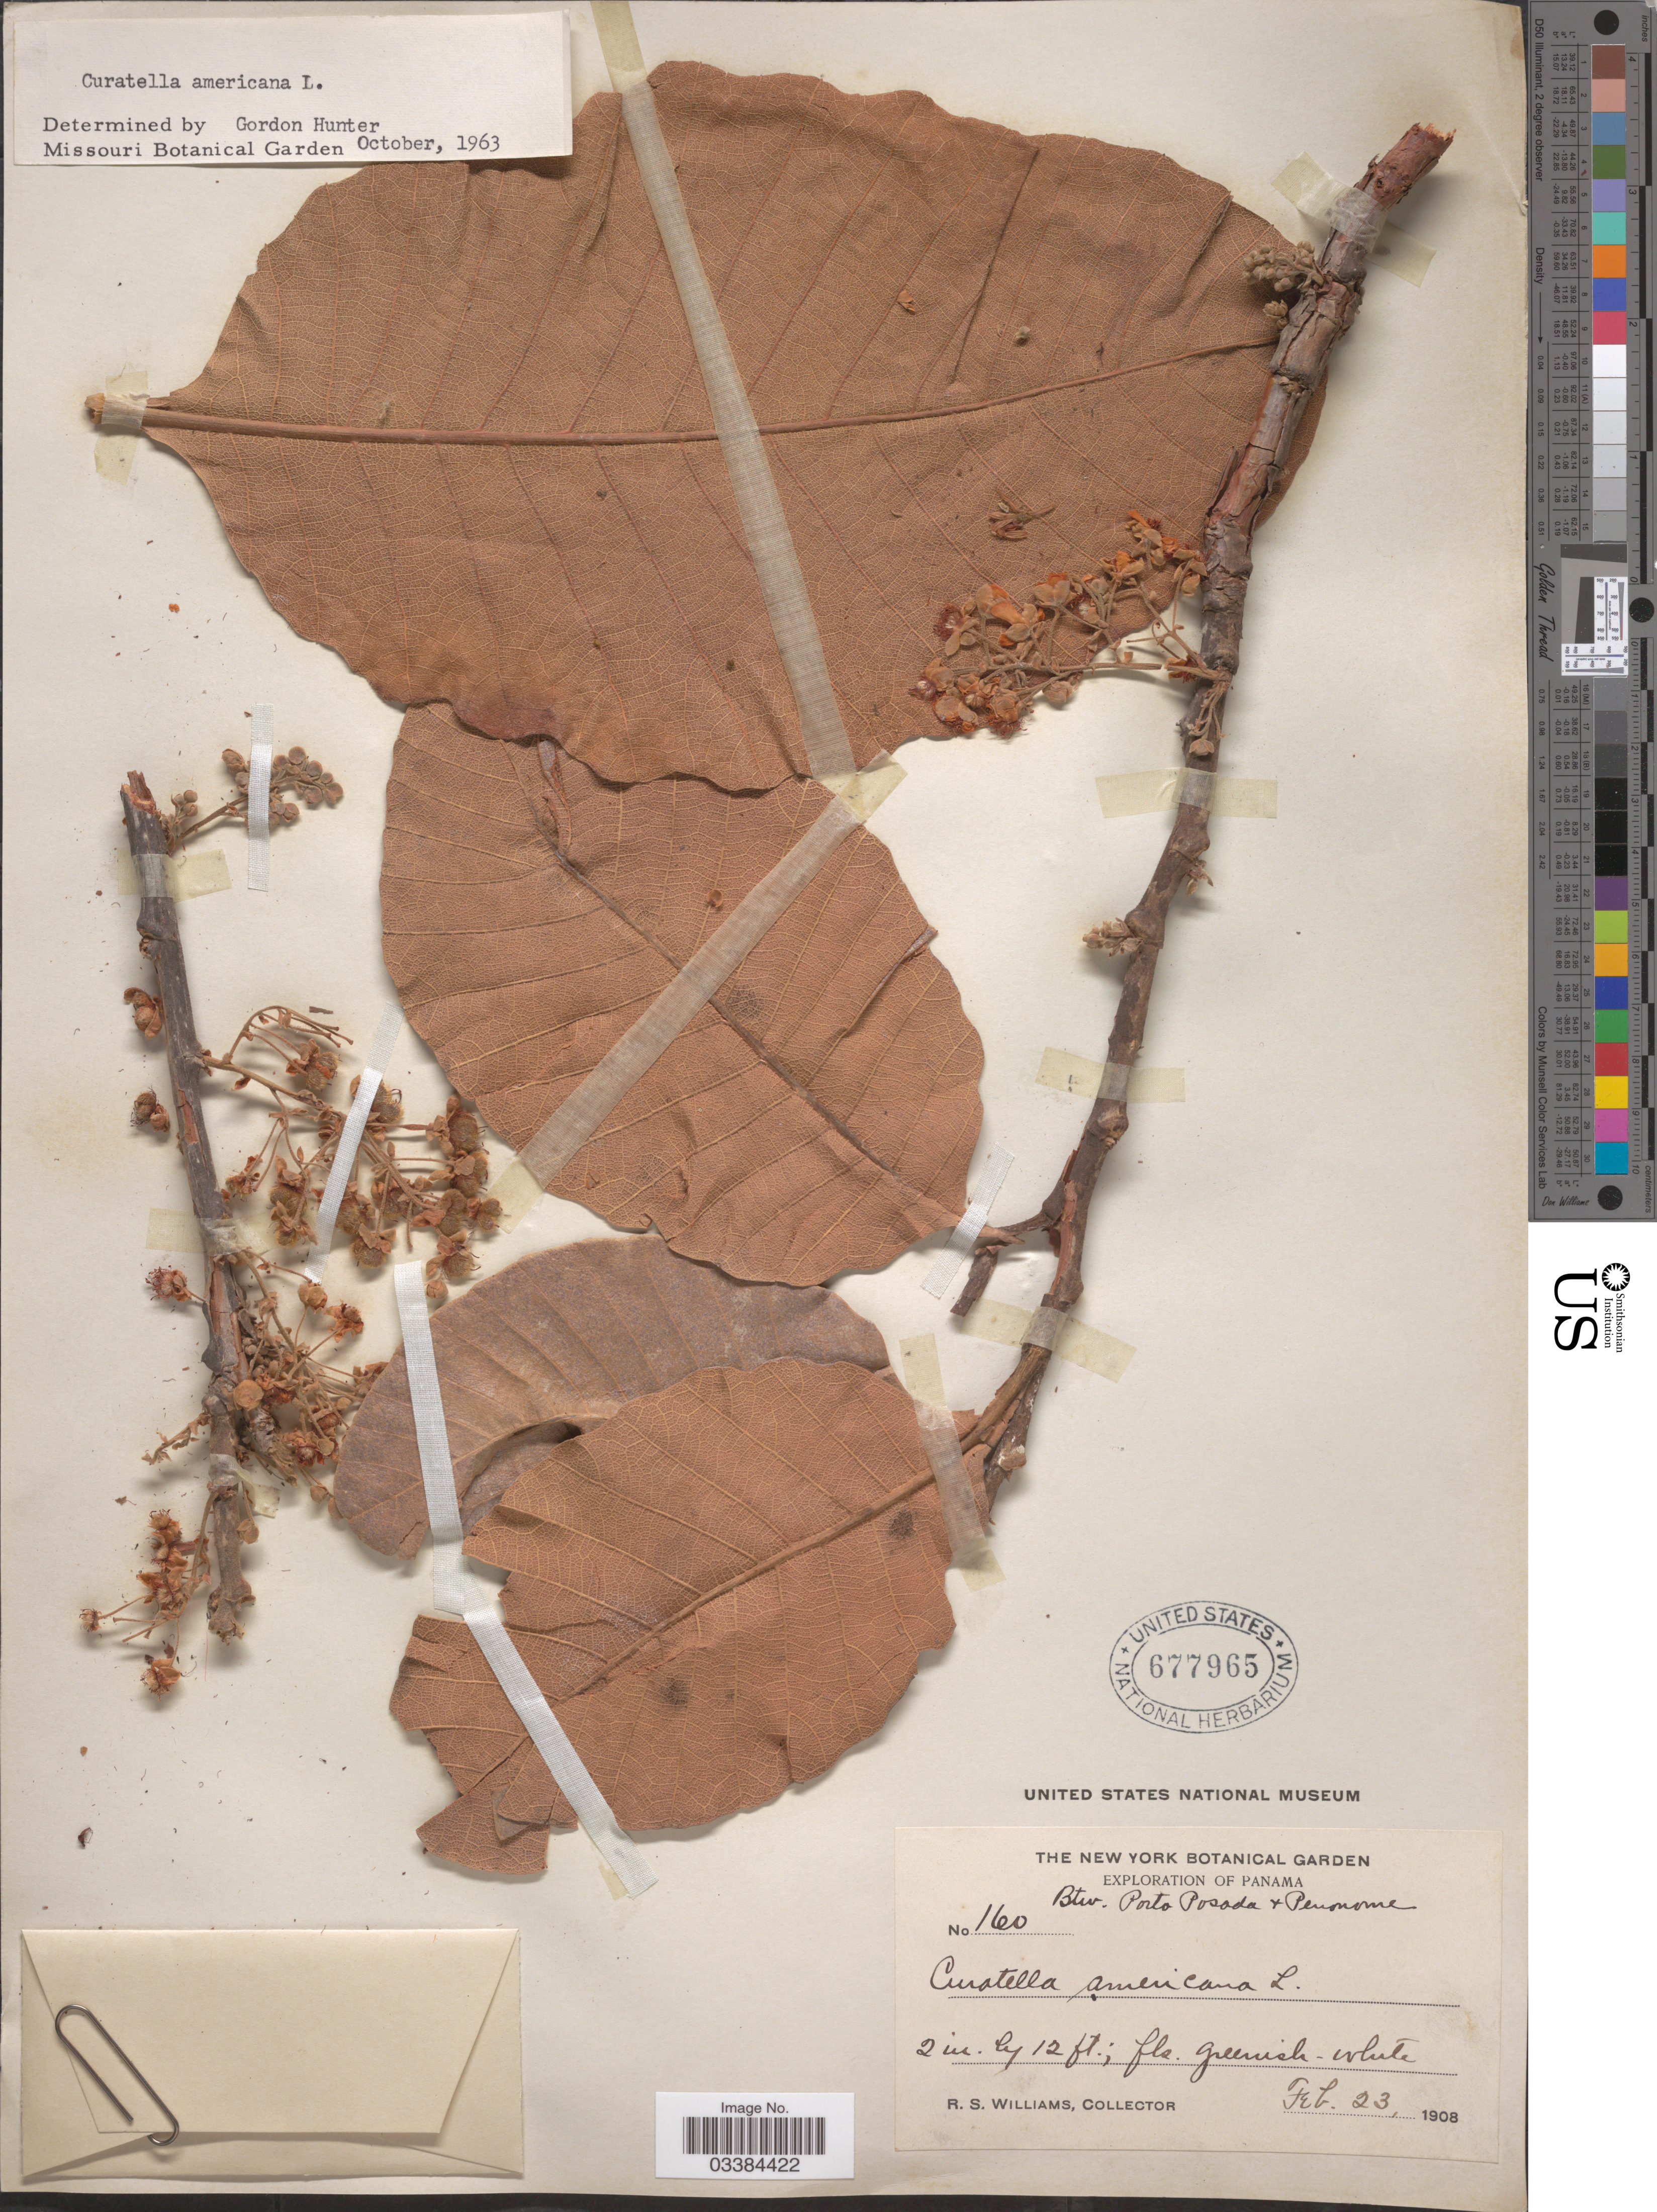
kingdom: Plantae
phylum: Tracheophyta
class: Magnoliopsida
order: Dilleniales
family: Dilleniaceae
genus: Curatella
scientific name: Curatella americana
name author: L.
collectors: R. S. Williams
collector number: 160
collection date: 1908-02-23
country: Panama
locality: Btw. Porto Posada & Penonome.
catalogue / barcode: US 677965